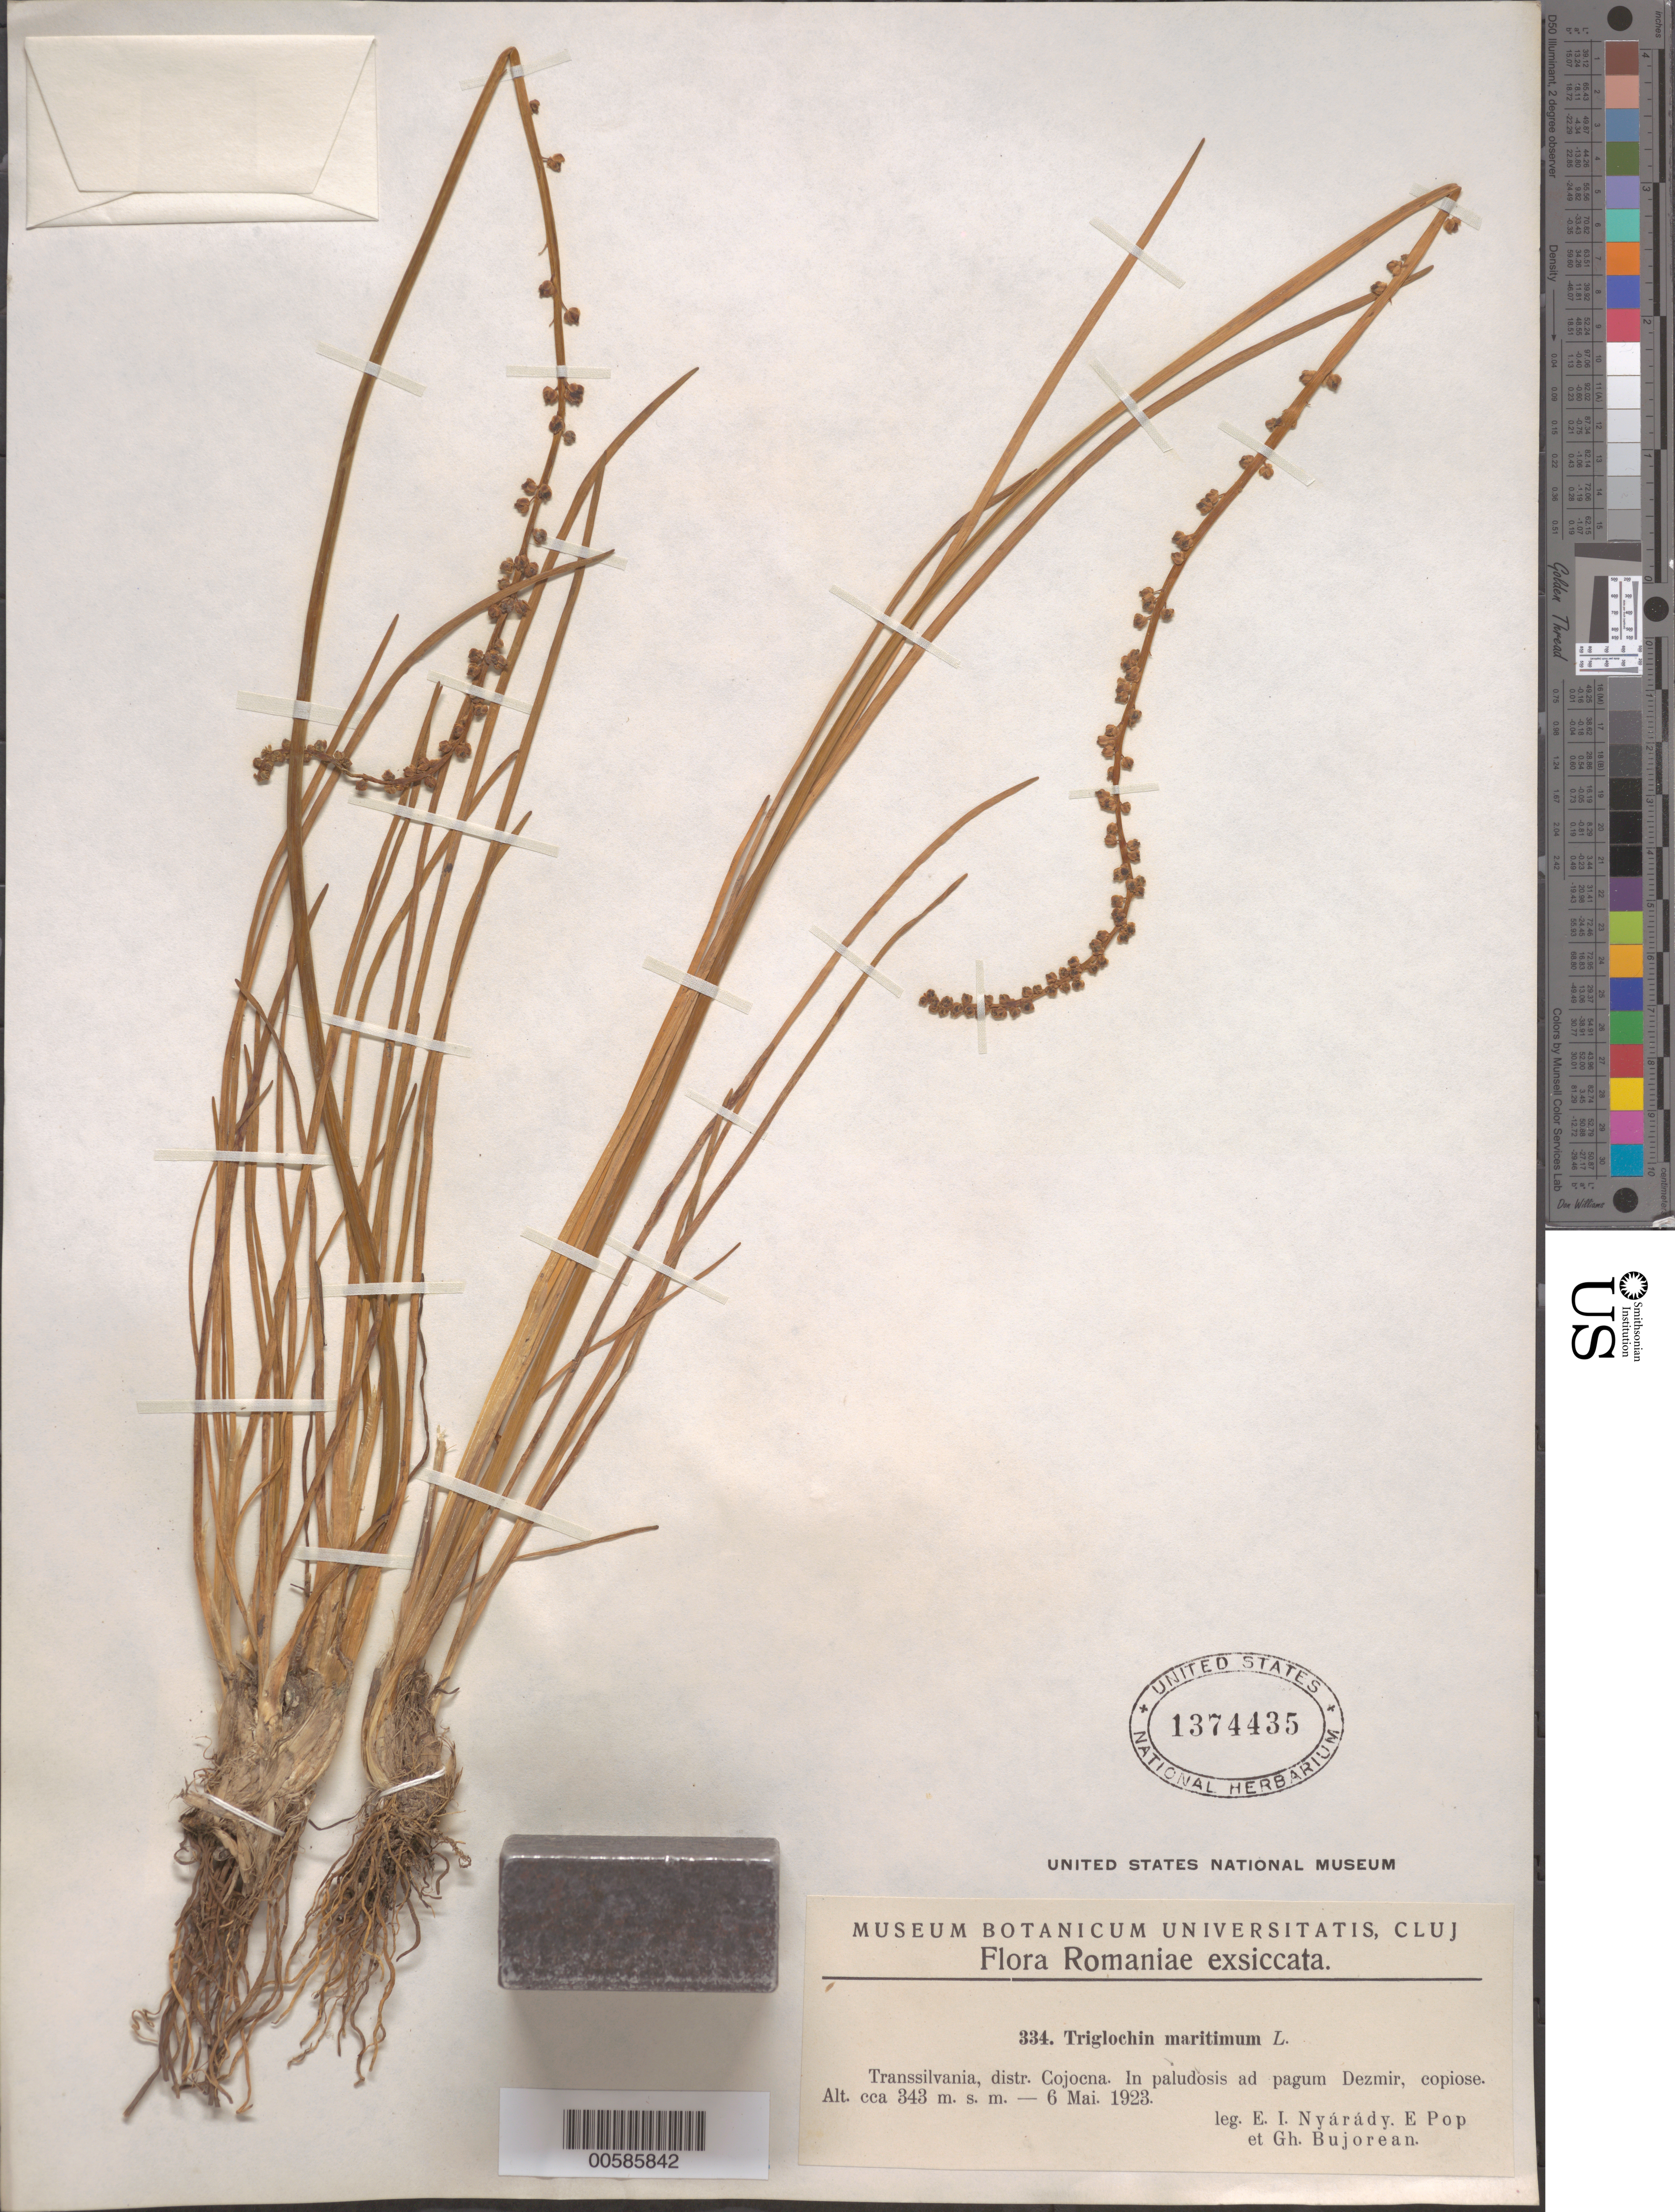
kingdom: Plantae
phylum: Tracheophyta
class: Liliopsida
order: Alismatales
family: Juncaginaceae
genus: Triglochin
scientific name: Triglochin maritima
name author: L.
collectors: E. Nyarady & G. Bujorean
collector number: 334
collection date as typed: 06 May 1923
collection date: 1923-05-06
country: Romania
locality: Transsilvania, dist. Cojocna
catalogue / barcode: US 1374435